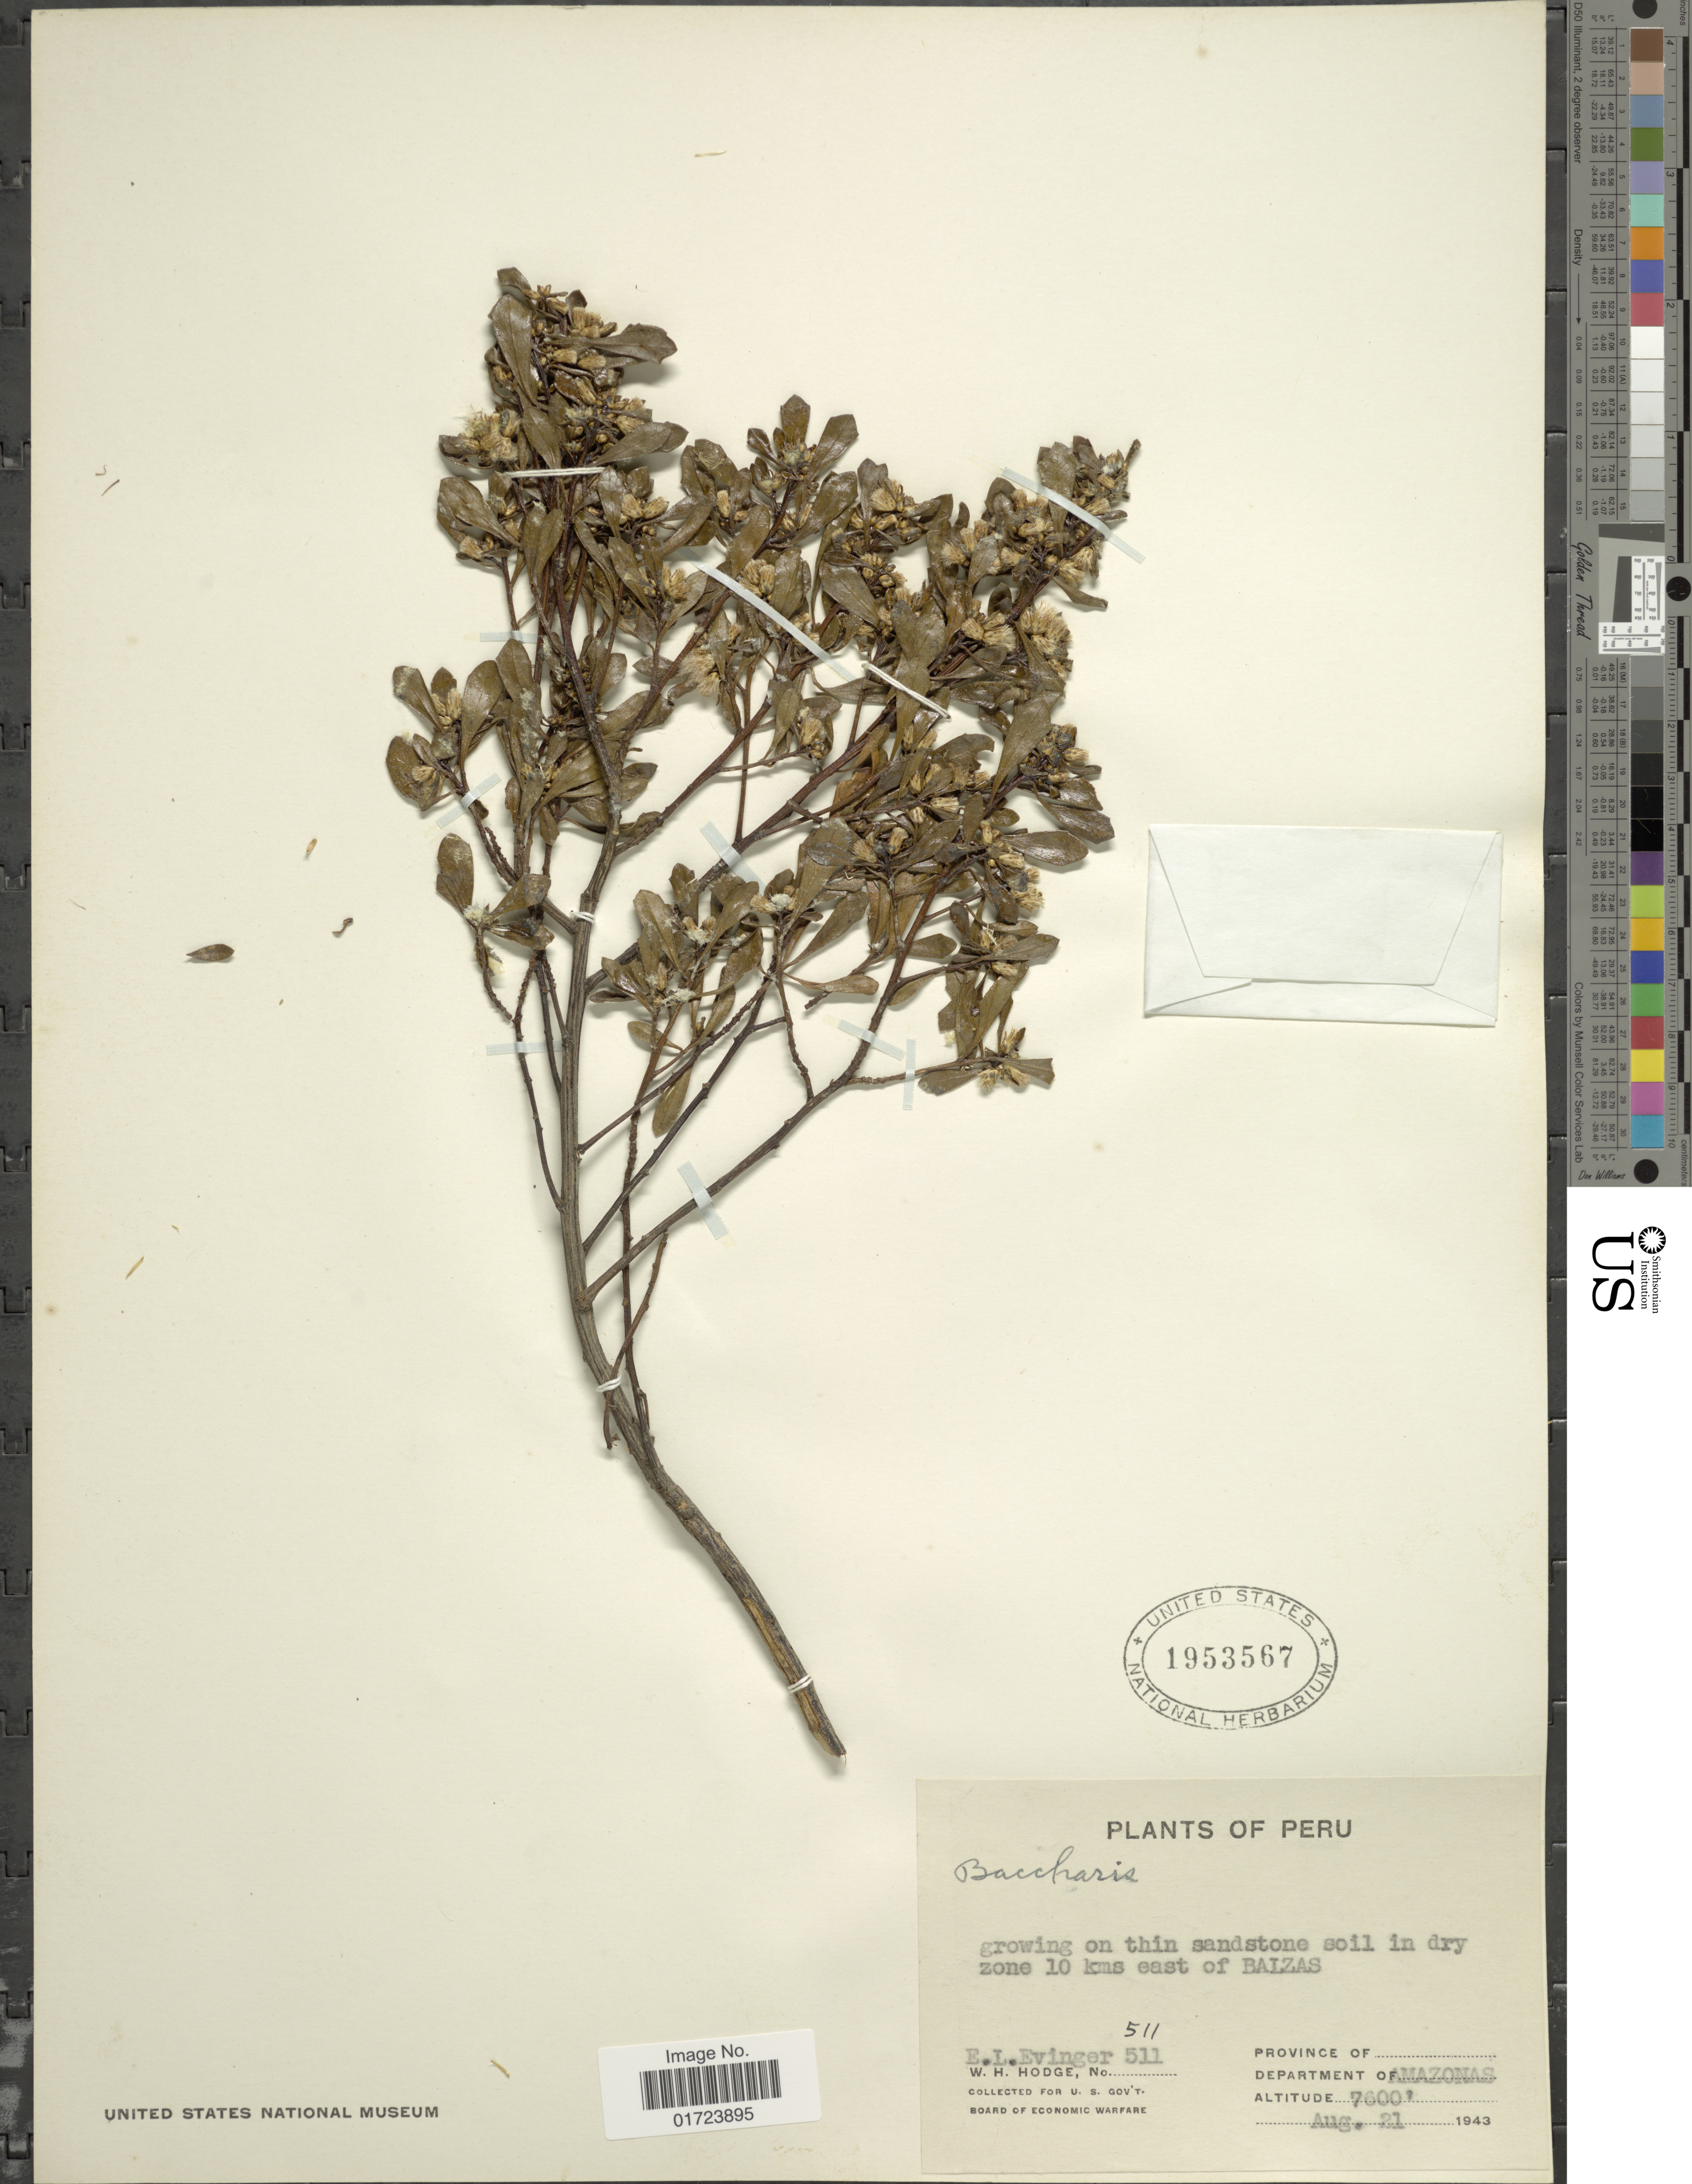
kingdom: Plantae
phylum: Tracheophyta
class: Magnoliopsida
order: Asterales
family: Asteraceae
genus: Baccharis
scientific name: Baccharis tricuneata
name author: (L. f.) Pers.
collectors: E. Evinger & W. Hodge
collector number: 511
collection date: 1943-08-21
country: Peru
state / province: Amazonas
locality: Peru. Dry zone 10 kms east of Baizas. Department of Amazonas.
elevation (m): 2316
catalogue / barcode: US 1953567